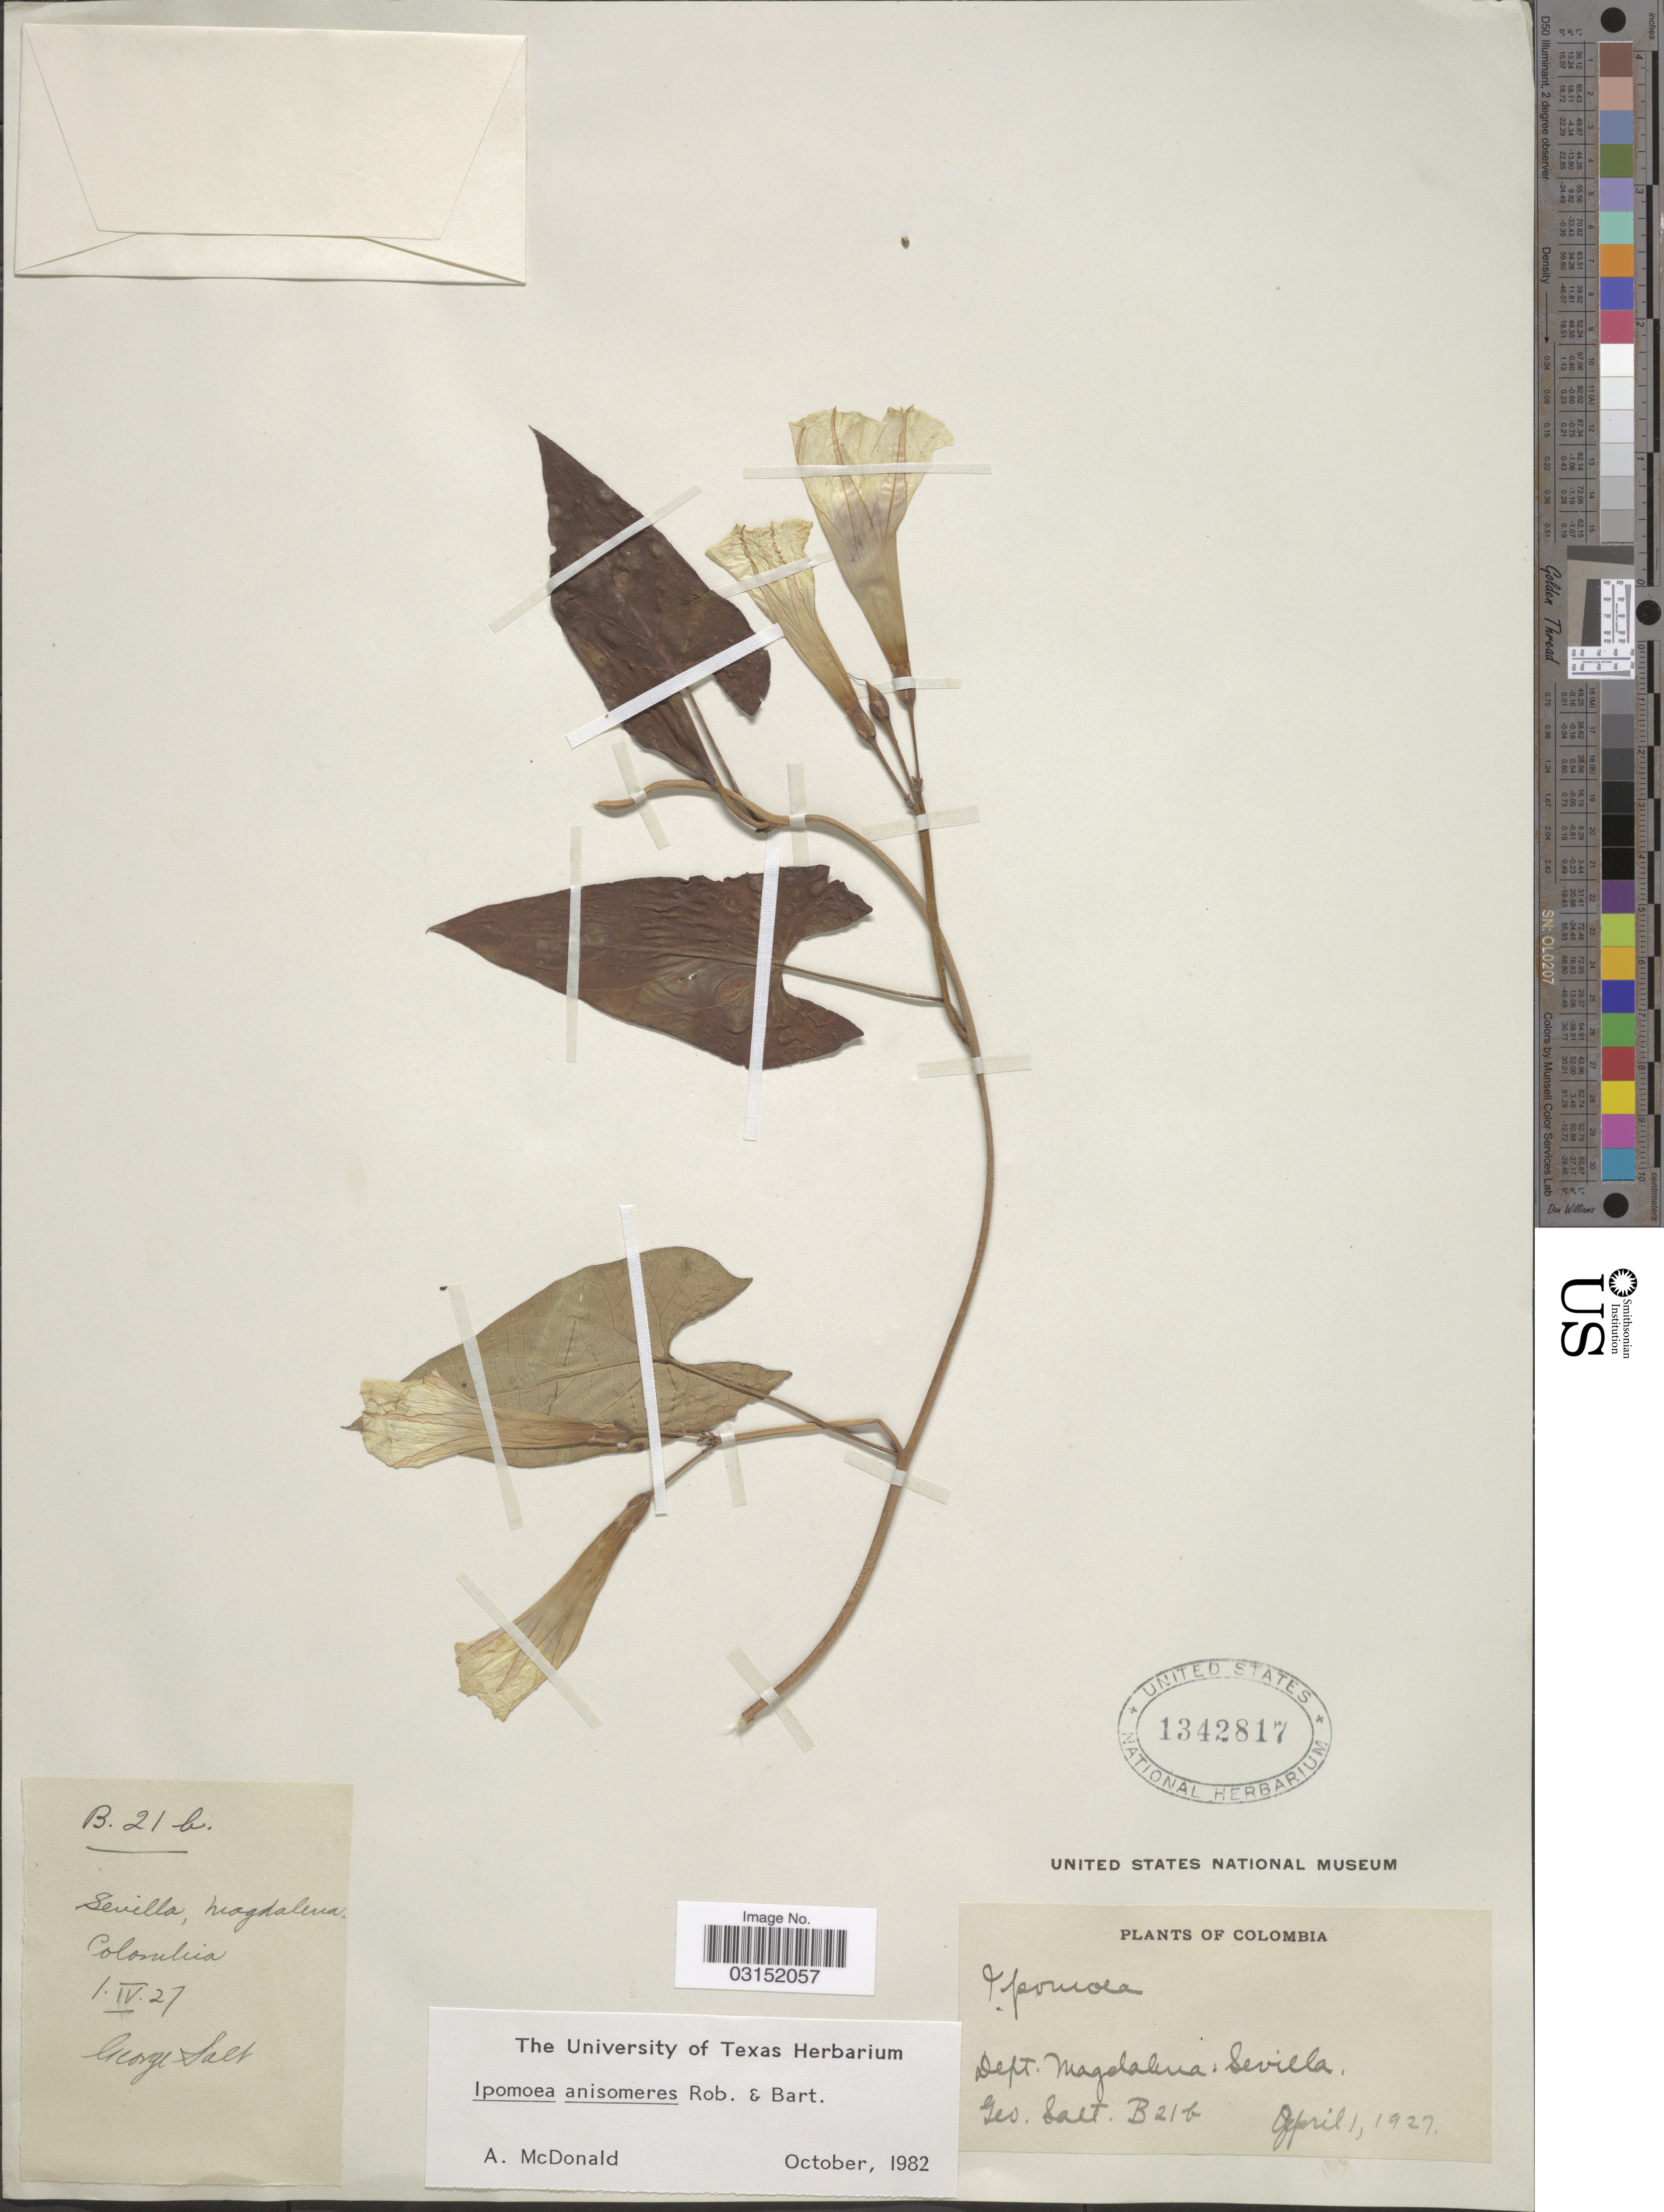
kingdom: Plantae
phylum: Tracheophyta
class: Magnoliopsida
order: Solanales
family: Convolvulaceae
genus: Ipomoea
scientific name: Ipomoea anisomeres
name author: B.L. Rob. & Bartlett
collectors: G. Salt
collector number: B21b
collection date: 1927-04-01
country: Colombia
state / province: Magdalena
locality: Dept. Magdalena, Sevilla.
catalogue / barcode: US 1342817